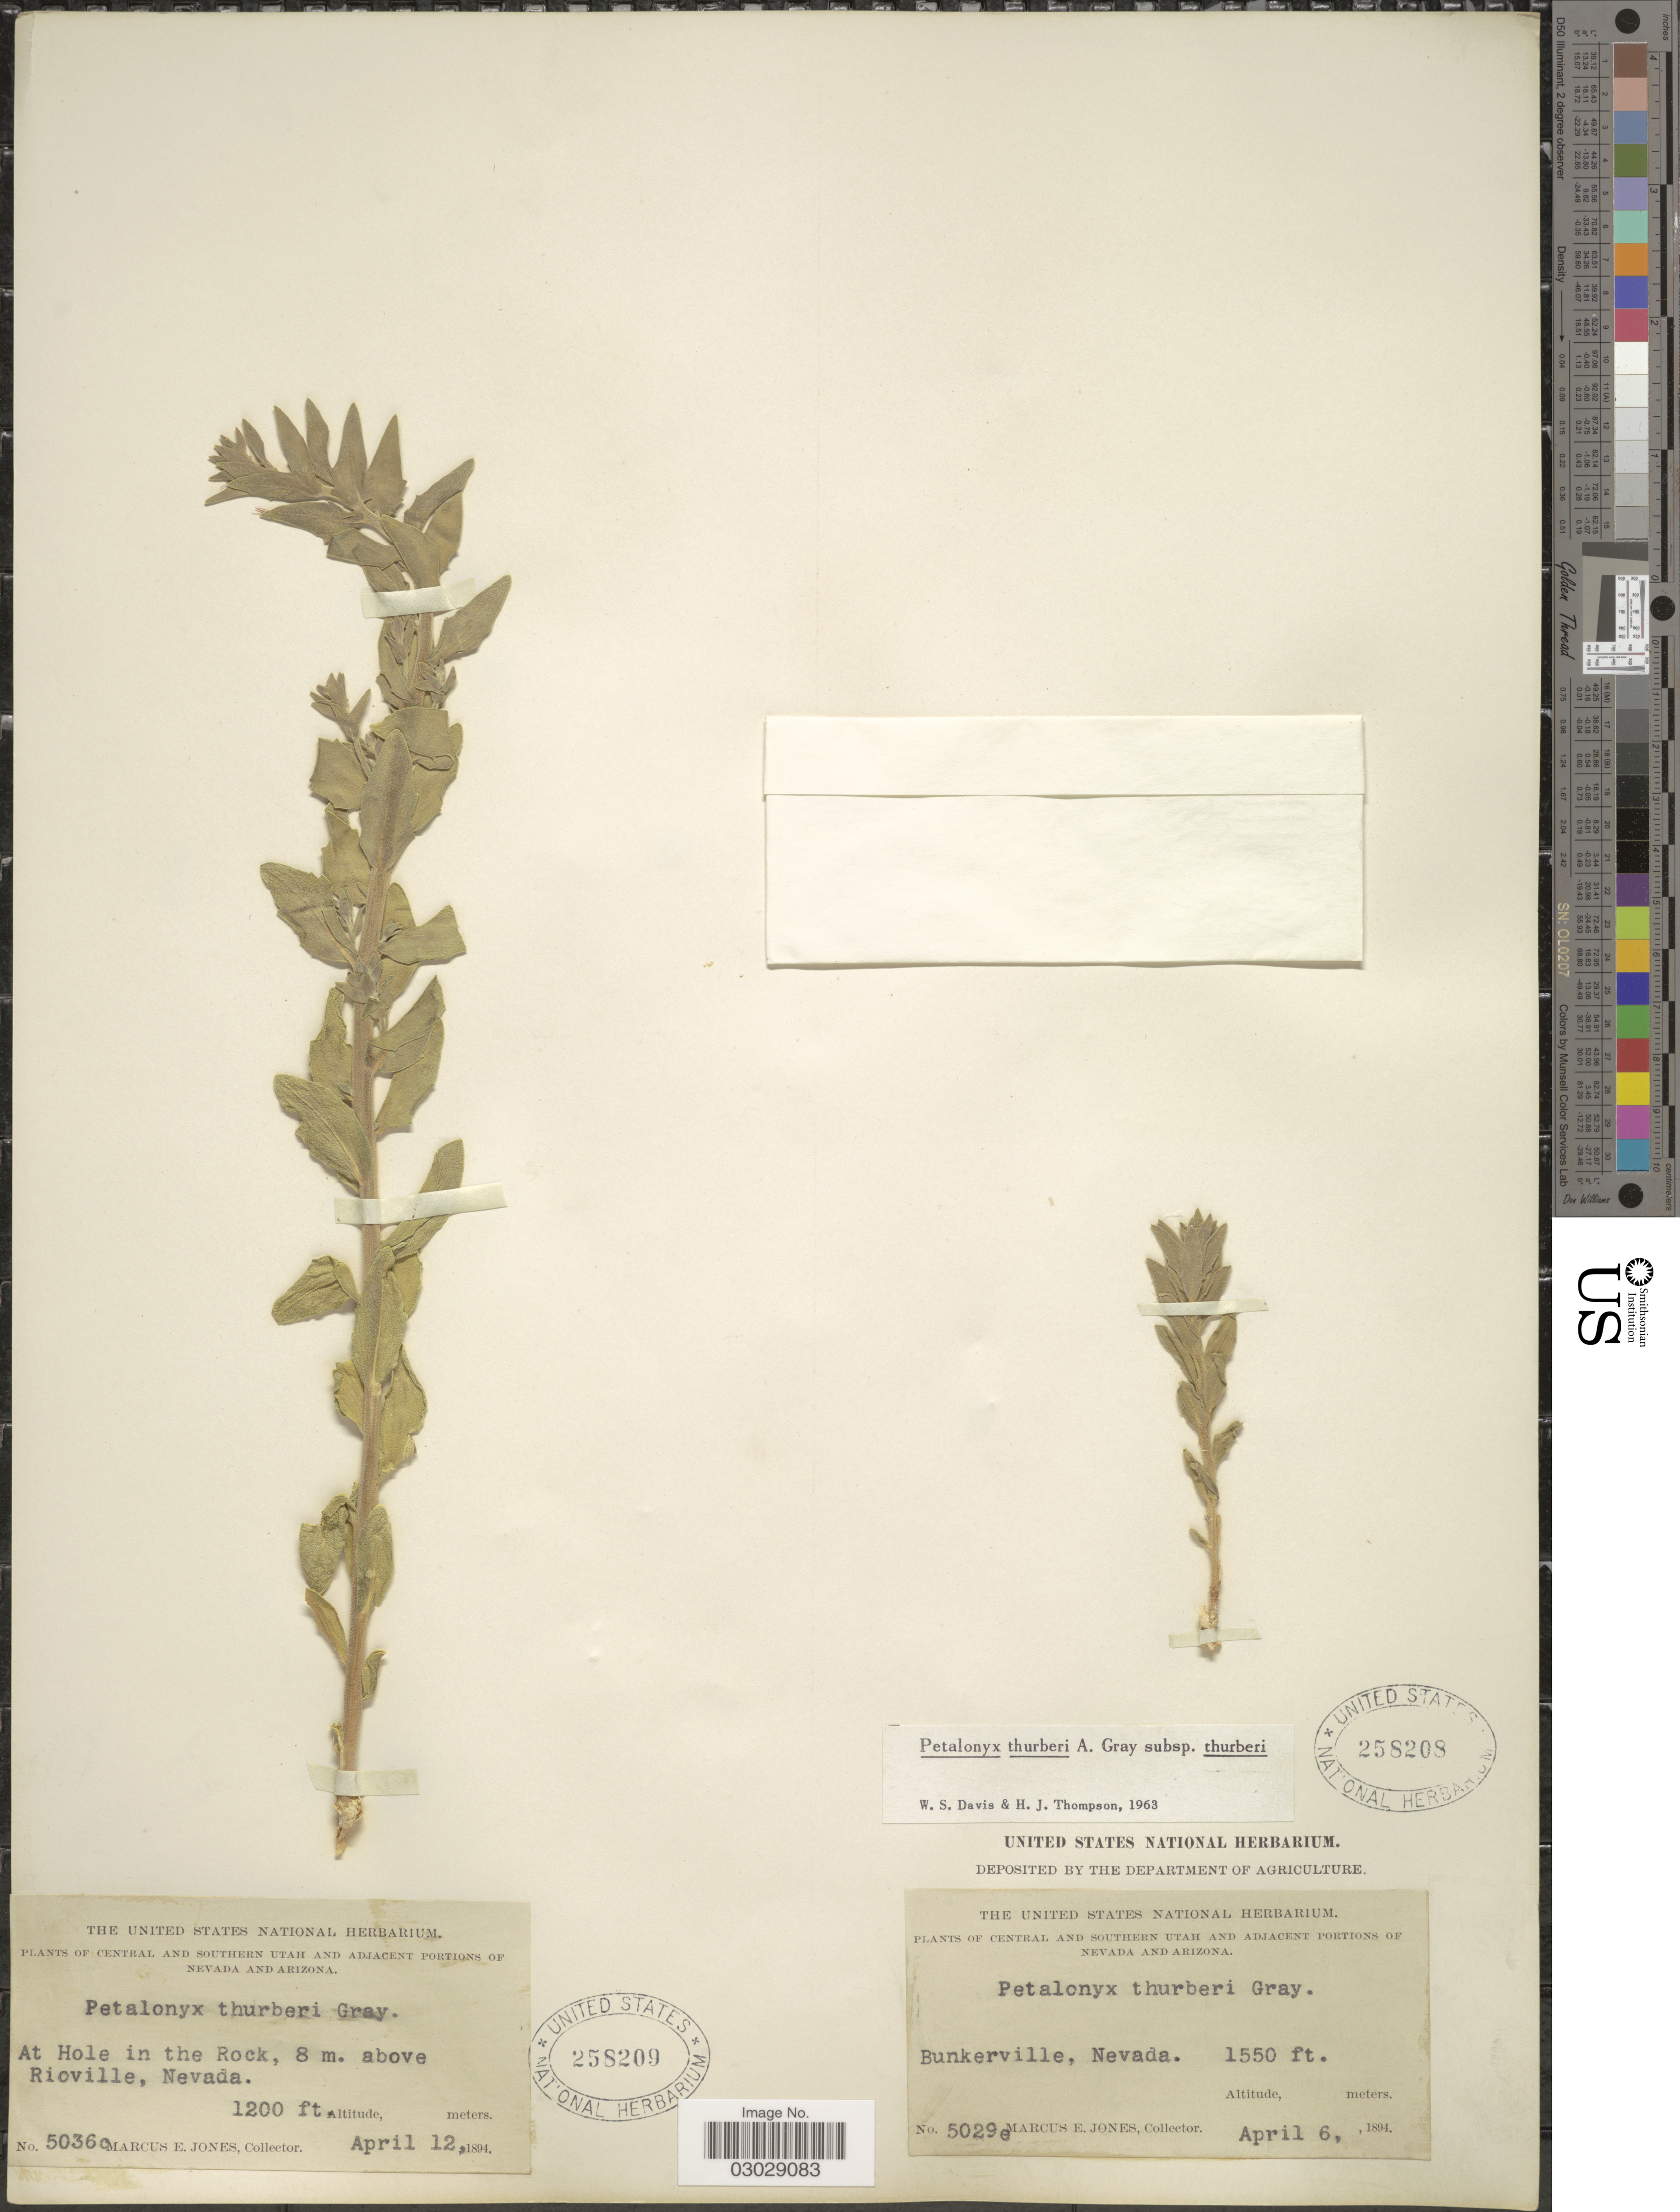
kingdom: Plantae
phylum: Tracheophyta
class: Magnoliopsida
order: Cornales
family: Loasaceae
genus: Petalonyx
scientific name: Petalonyx thurberi subsp. thurberi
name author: A. Gray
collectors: M. E. Jones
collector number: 5036c*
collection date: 1894-04-12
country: United States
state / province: Nevada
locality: At Hole in the Rock, 8 m. above Rioville.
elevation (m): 366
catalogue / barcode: US 258209